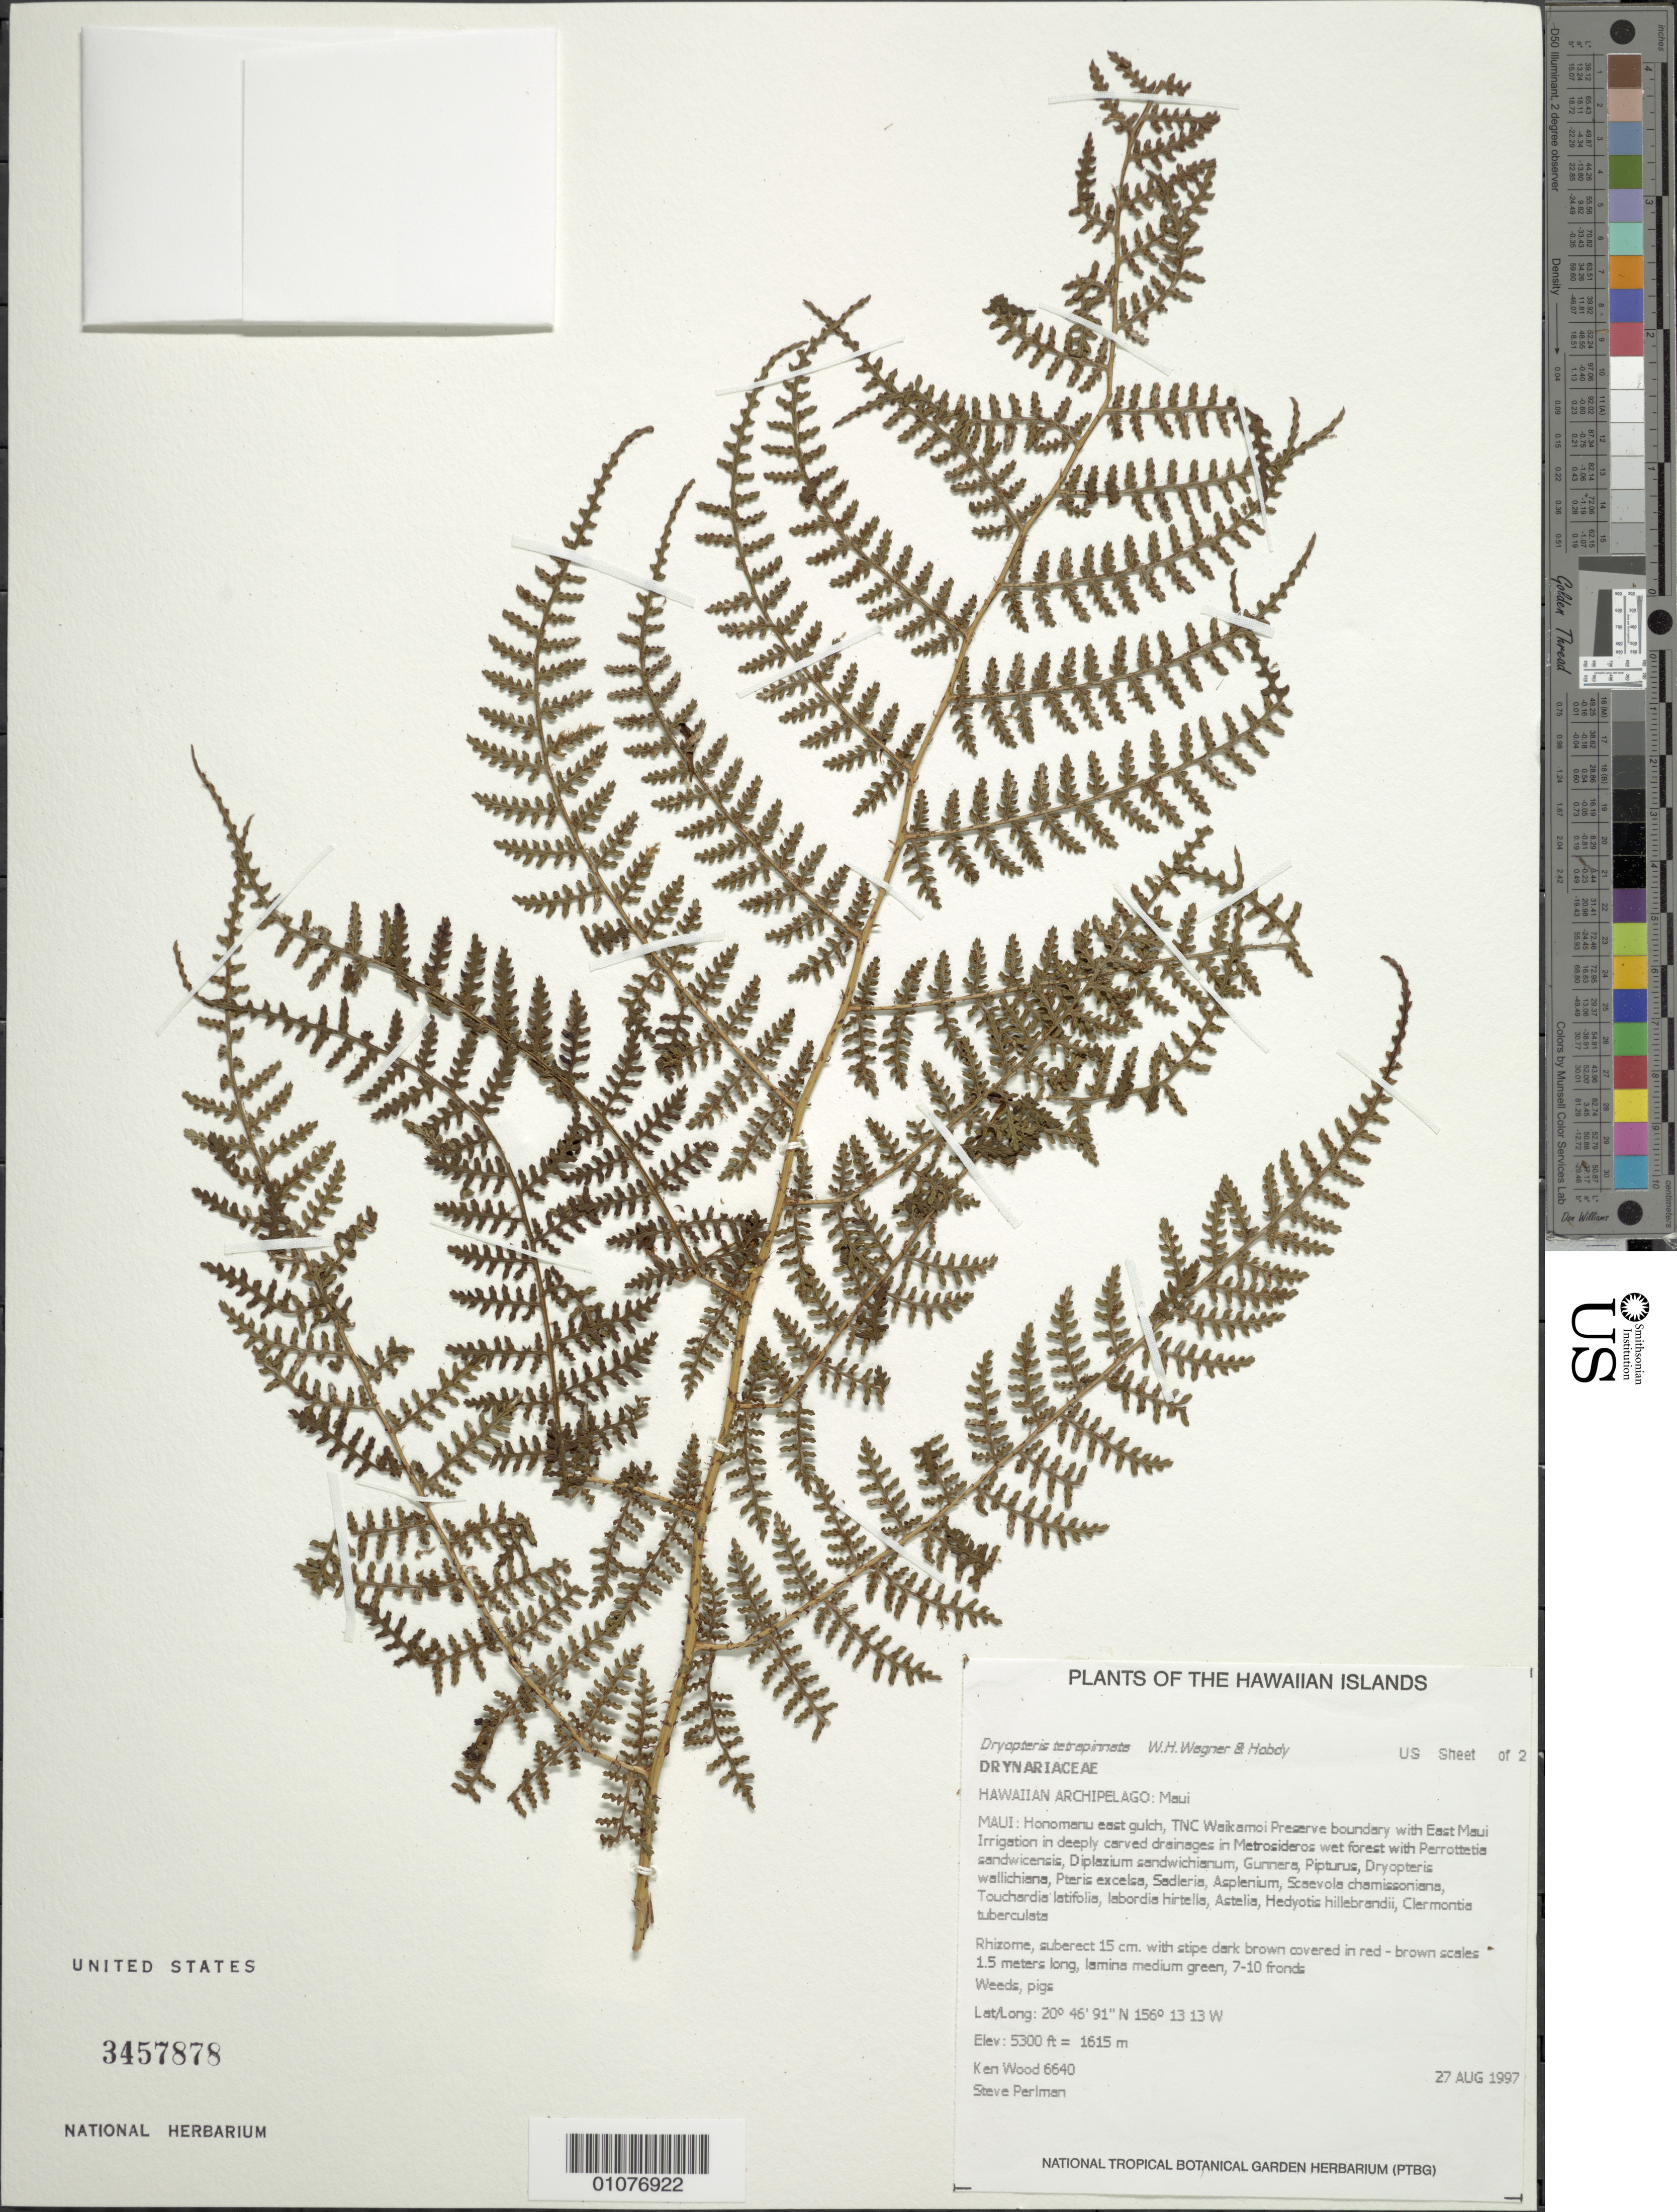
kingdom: Plantae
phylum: Tracheophyta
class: Polypodiopsida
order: Polypodiales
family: Dryopteridaceae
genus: Dryopteris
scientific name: Dryopteris tetrapinnata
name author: W.H. Wagner & Hobdy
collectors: K. R. Wood & S. P. Perlman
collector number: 6640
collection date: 1997-08-27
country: United States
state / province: Hawaii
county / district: Maui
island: Maui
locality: Honomanu E gulch, TNC Waikamoi Preserve boundary w/ E Maui Irrigation in deeply carved drainages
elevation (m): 1615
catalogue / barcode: US 3457878